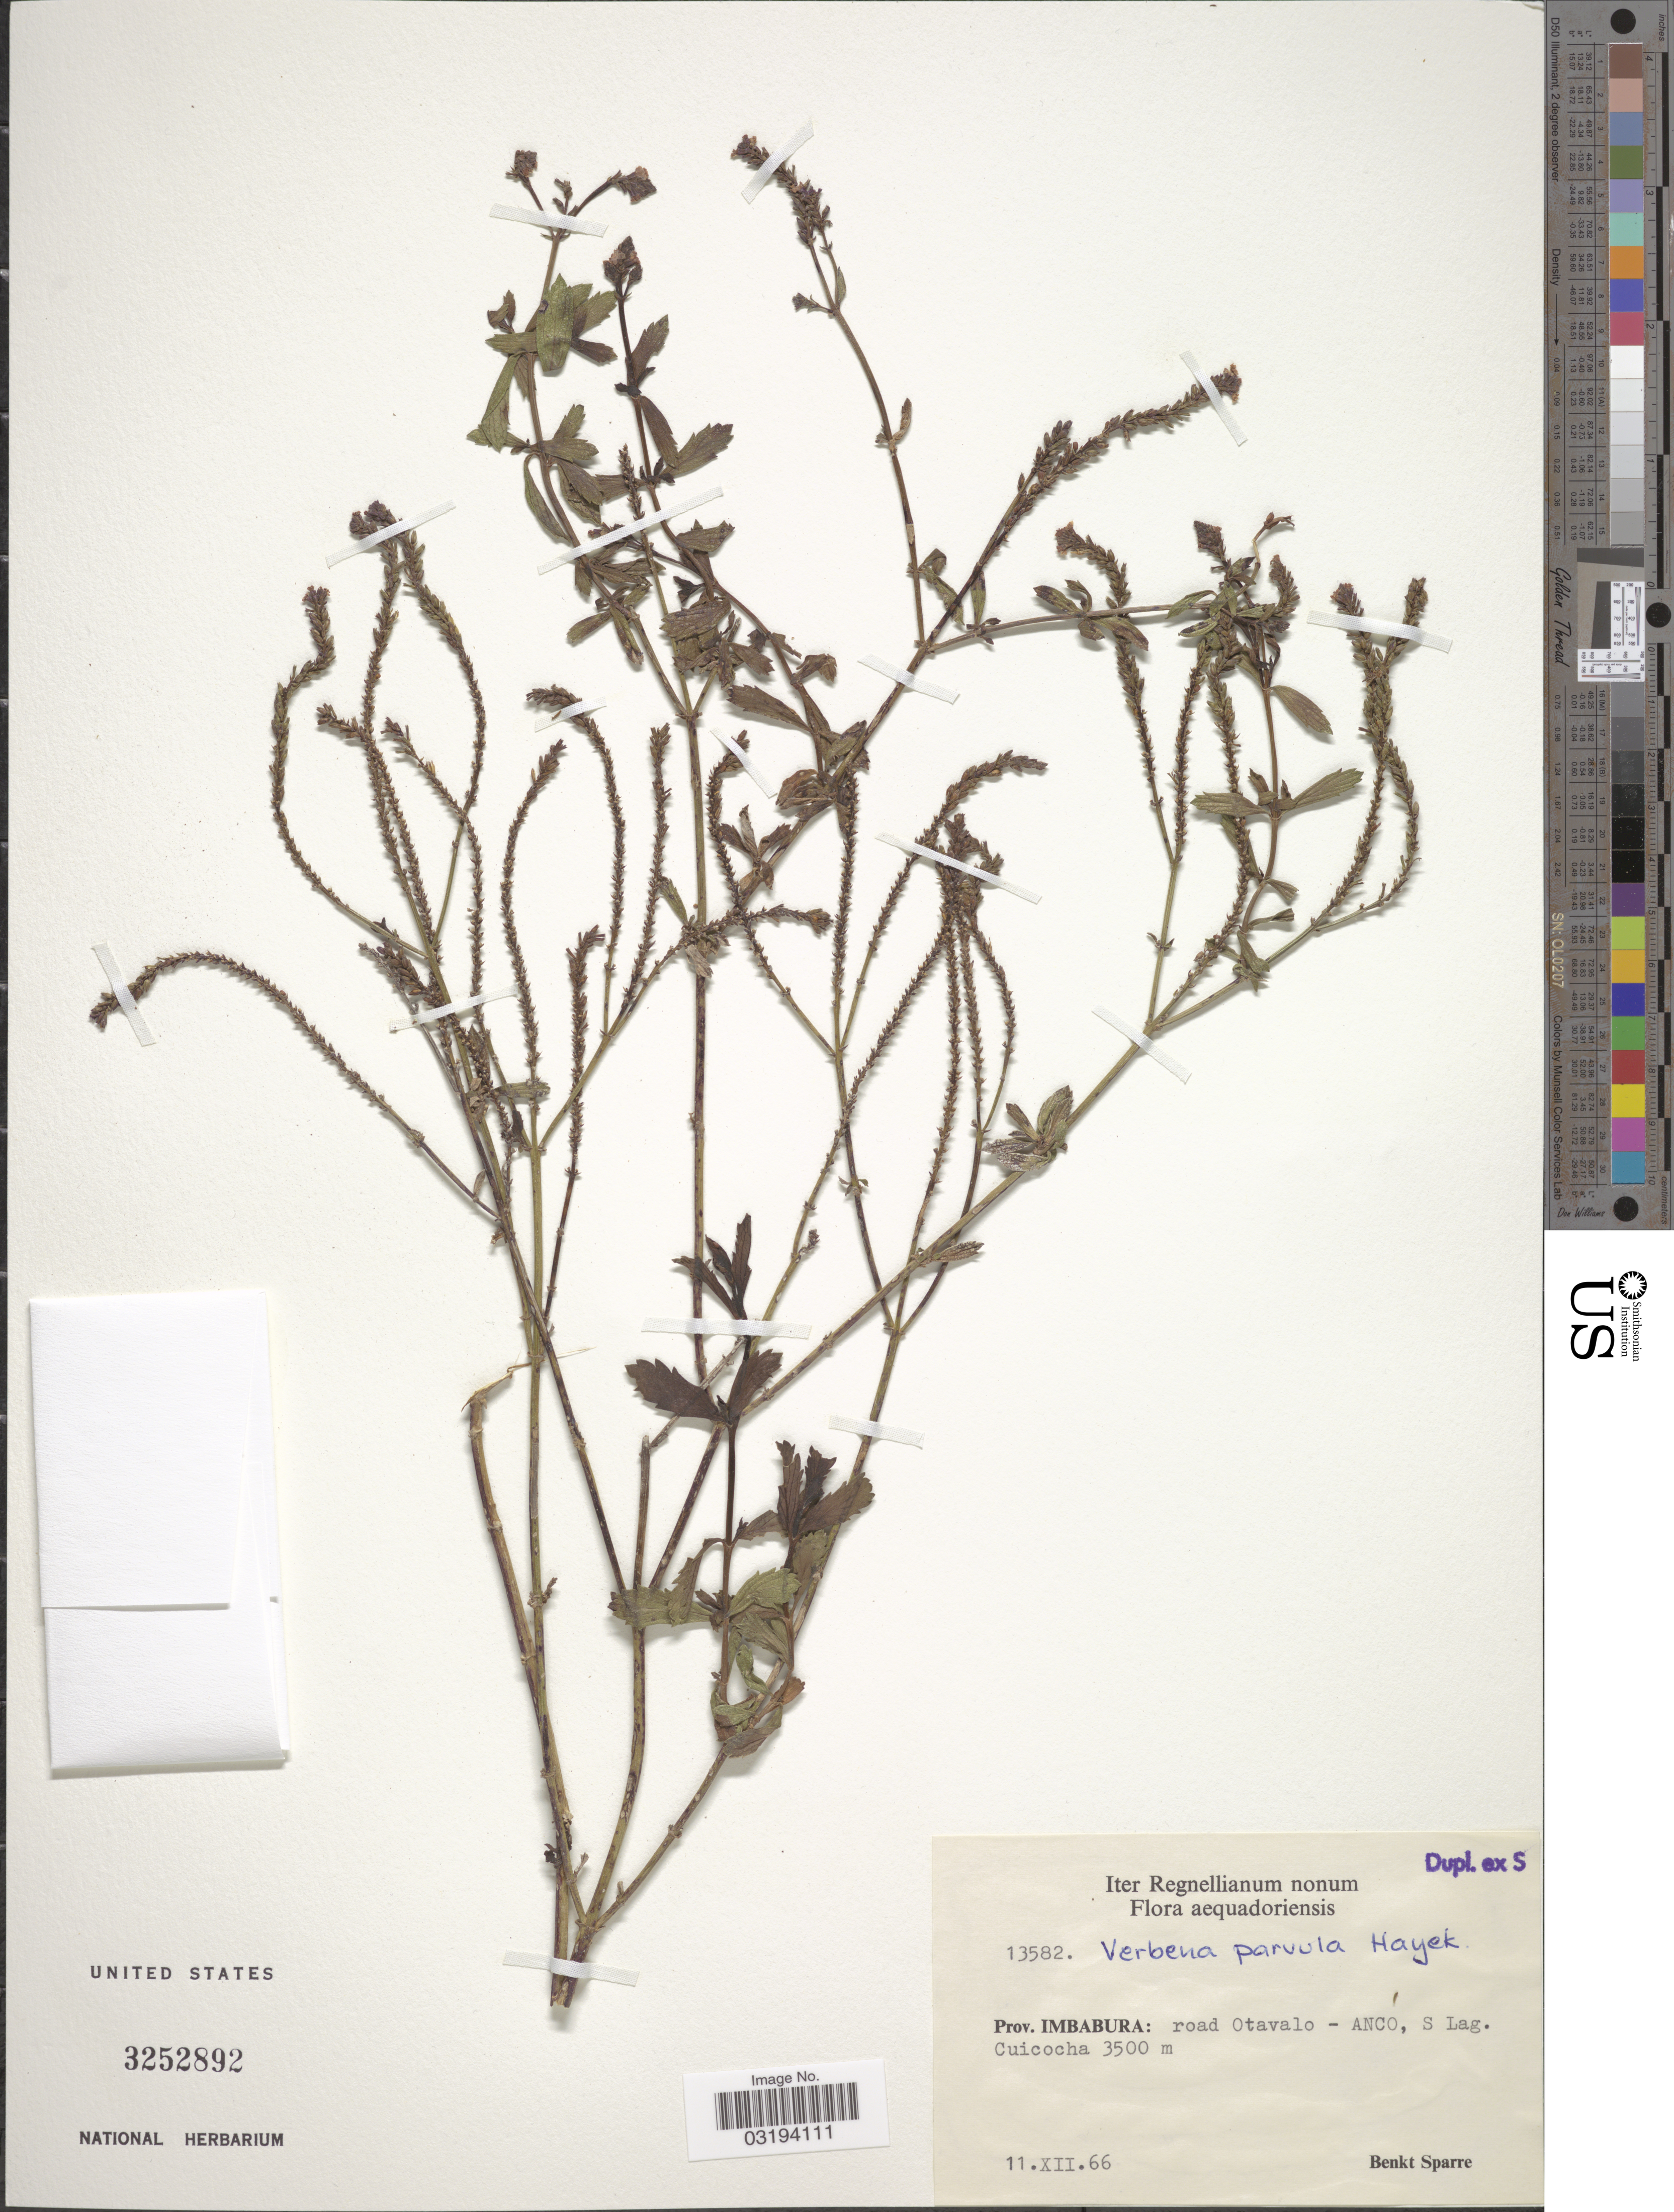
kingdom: Plantae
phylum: Tracheophyta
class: Magnoliopsida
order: Lamiales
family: Verbenaceae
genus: Verbena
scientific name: Verbena parvula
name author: Hayek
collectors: B. Sparre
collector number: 13582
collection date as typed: Transcribed d/m/y: 11/12/66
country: Ecuador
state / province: Imbabura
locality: Road Otavalo - ANCO, S Lag. Cuicocha.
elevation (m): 3500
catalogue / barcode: US 3252892